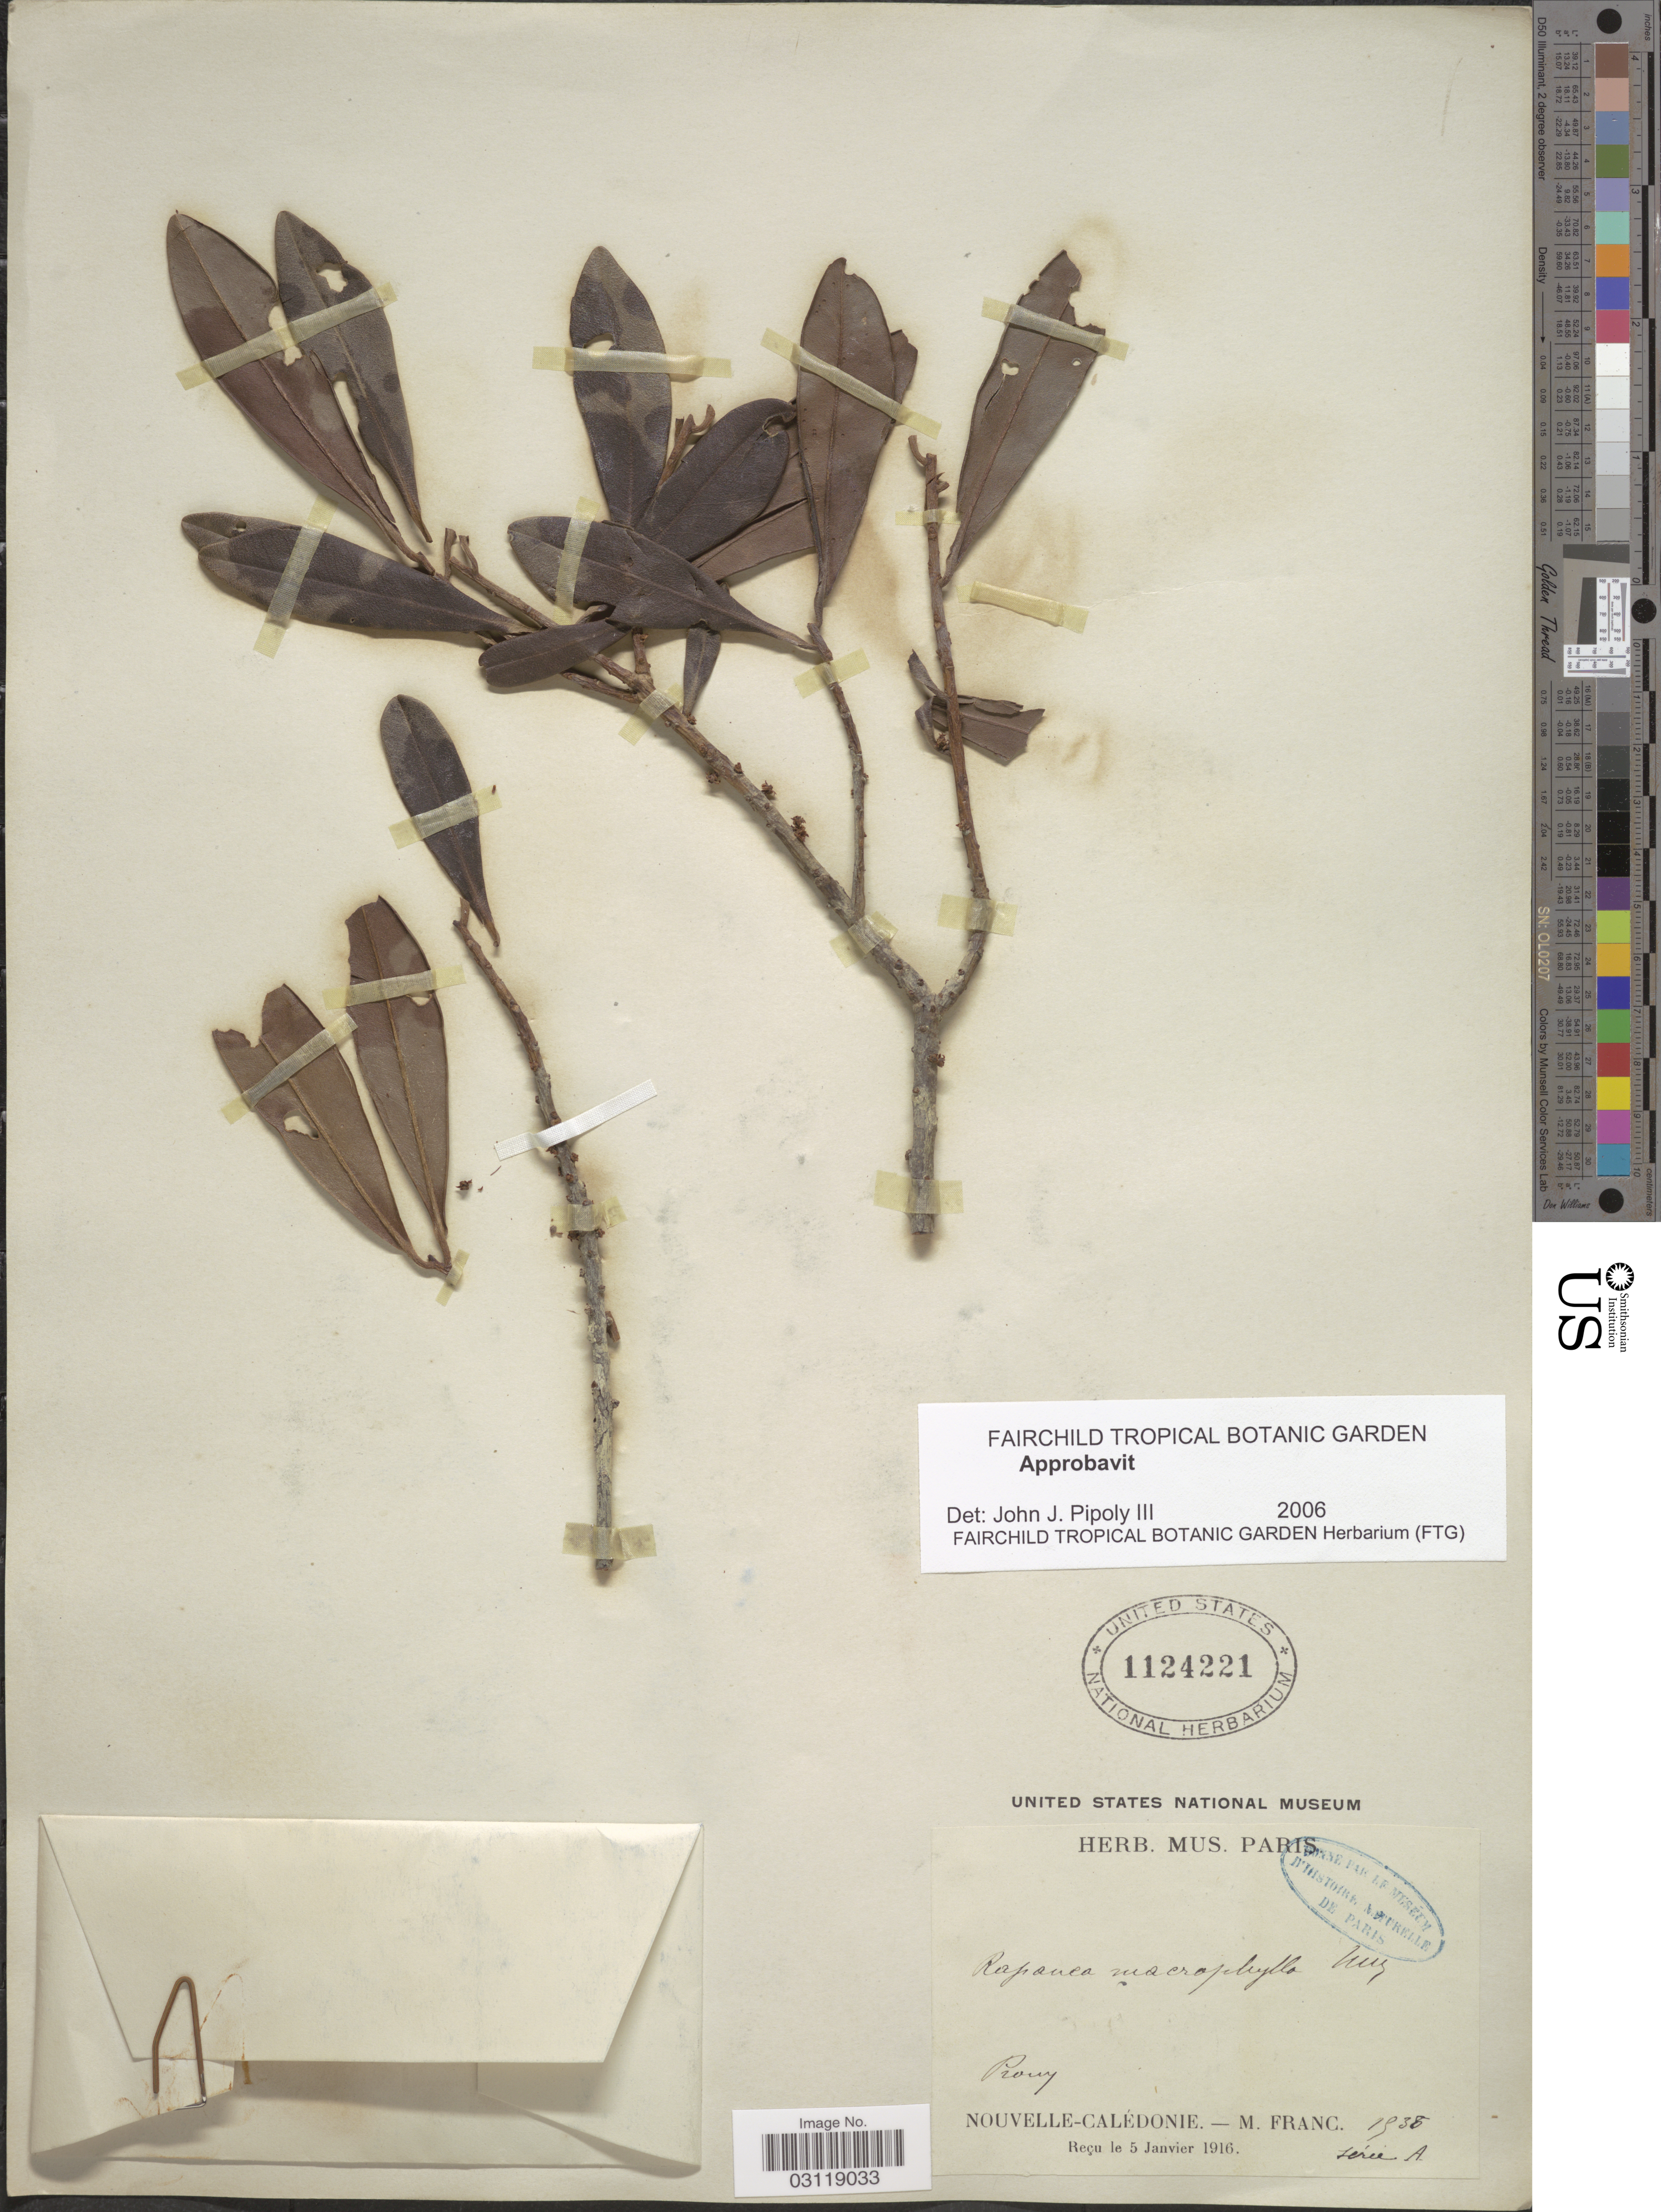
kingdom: Plantae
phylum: Tracheophyta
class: Magnoliopsida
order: Ericales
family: Primulaceae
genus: Rapanea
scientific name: Rapanea macrophylla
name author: (Pancher & Sebert ex Mez) Mez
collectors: M. Franc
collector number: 1538 série A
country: New Caledonia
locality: Prony, Nouvelle Calédonie.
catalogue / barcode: US 1124221